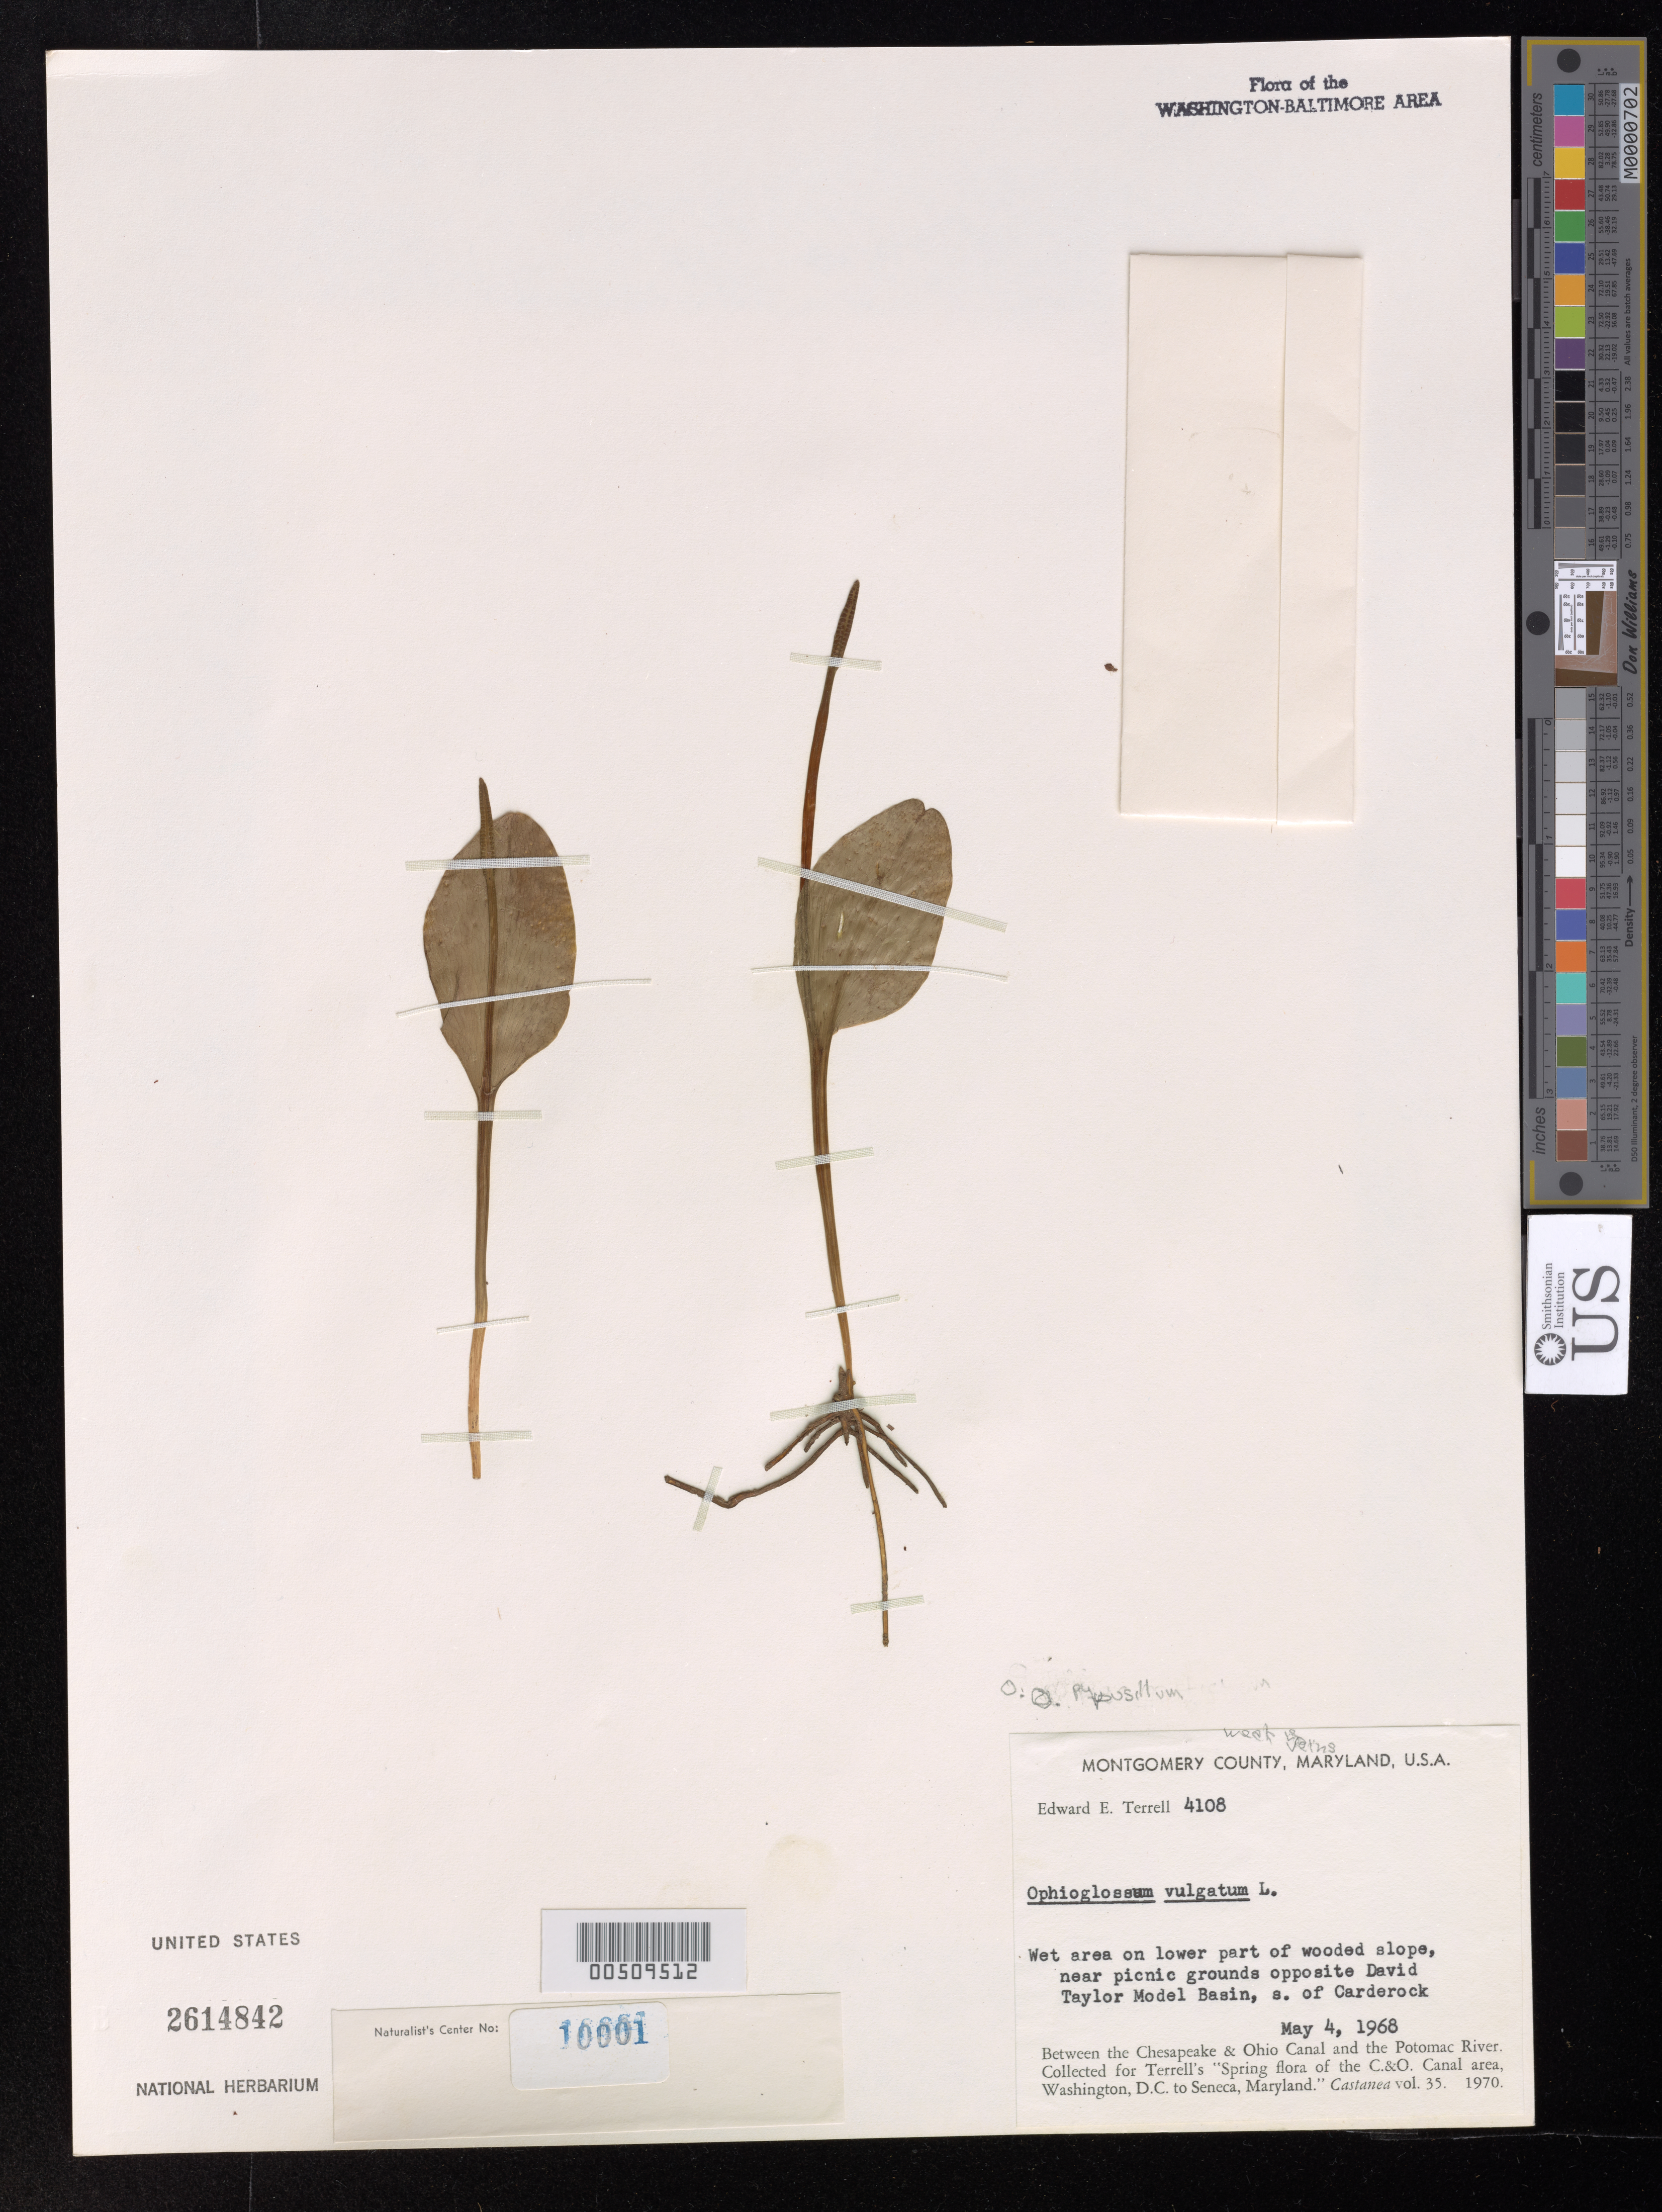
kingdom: Plantae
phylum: Tracheophyta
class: Polypodiopsida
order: Ophioglossales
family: Ophioglossaceae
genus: Ophioglossum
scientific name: Ophioglossum vulgatum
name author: L.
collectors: E. E. Terrell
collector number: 4108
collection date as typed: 04 May 1968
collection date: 1968-05-04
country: United States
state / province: Maryland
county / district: Montgomery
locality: S of Carderock, opposite David Taylor Model Basin, between Potomac River and C & O Canal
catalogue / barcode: US 2614842